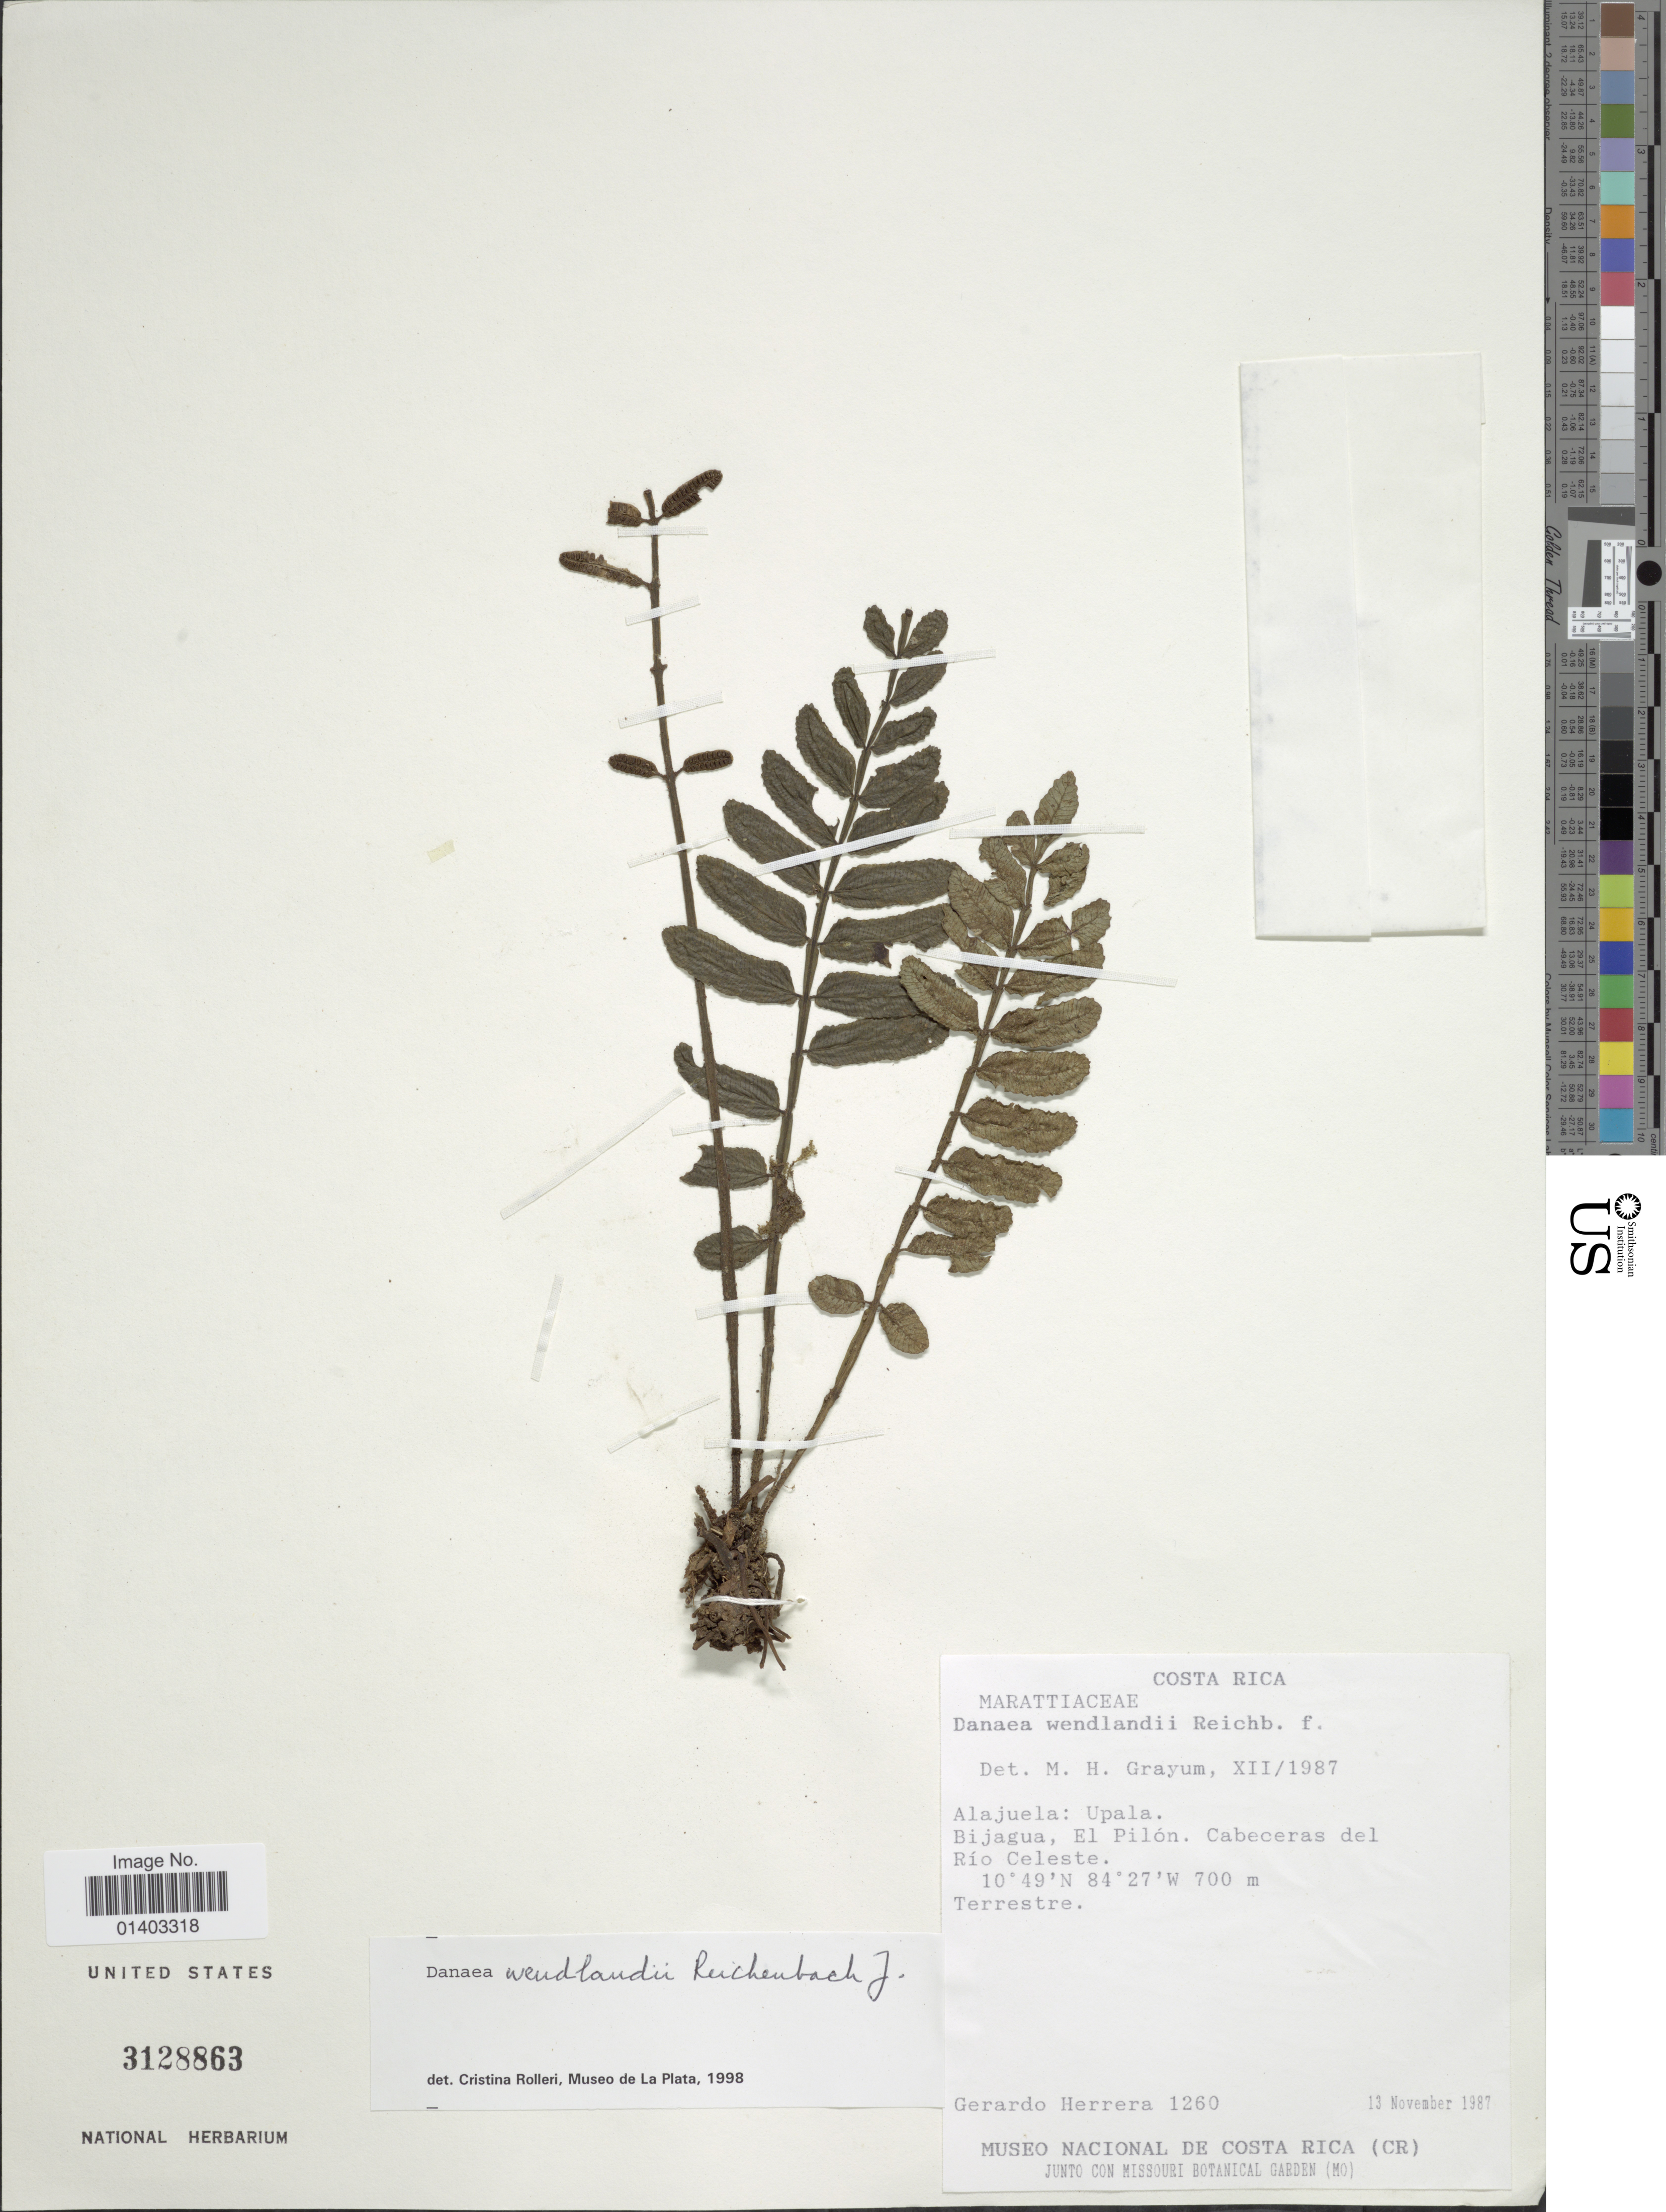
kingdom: Plantae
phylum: Tracheophyta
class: Polypodiopsida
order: Marattiales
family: Marattiaceae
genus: Danaea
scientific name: Danaea wendlandii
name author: Rchb. f.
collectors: G. Herrera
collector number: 1260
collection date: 1987-11-13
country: Costa Rica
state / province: Alajuela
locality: Upala, Bijagua, El Pilón. Cabeceras del Río Celeste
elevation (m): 700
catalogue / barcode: US 3128863